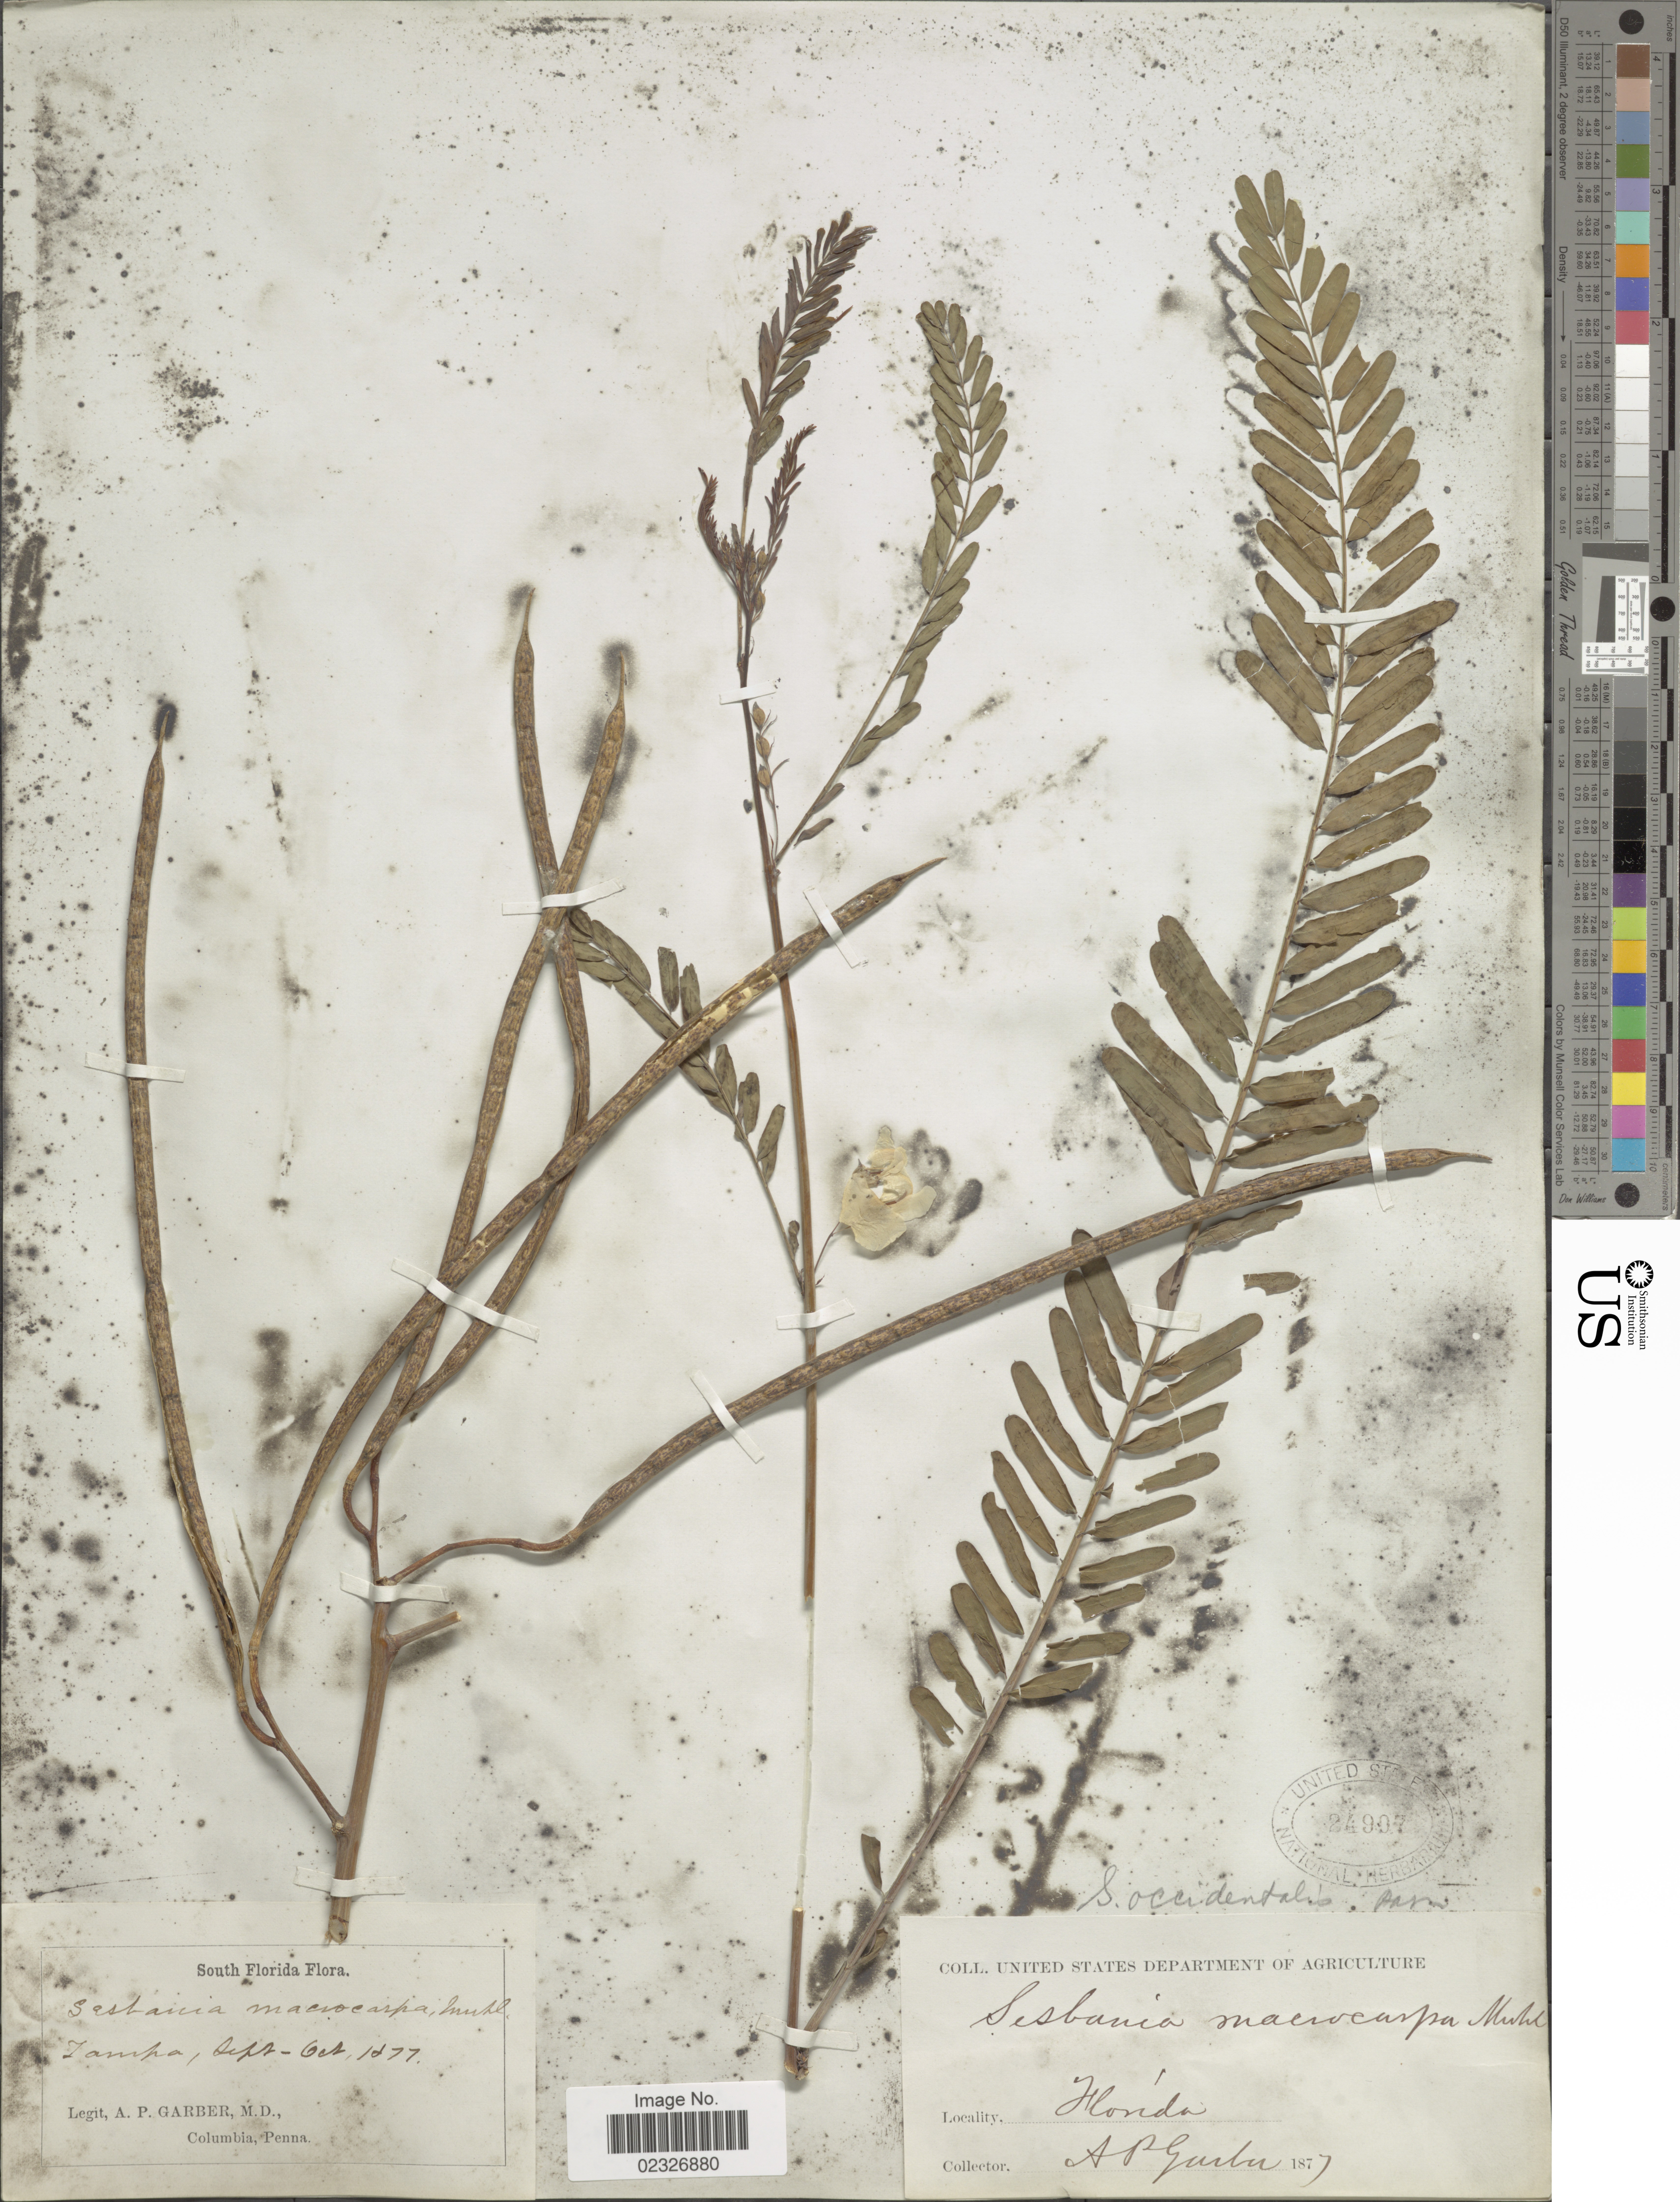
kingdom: Plantae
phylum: Tracheophyta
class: Magnoliopsida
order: Fabales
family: Fabaceae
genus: Sesbania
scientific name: Sesbania emerus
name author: (Aubl.) Urb.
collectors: A. P. Garber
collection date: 1877-09/1877-10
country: United States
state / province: Florida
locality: Tampa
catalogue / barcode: US 24907